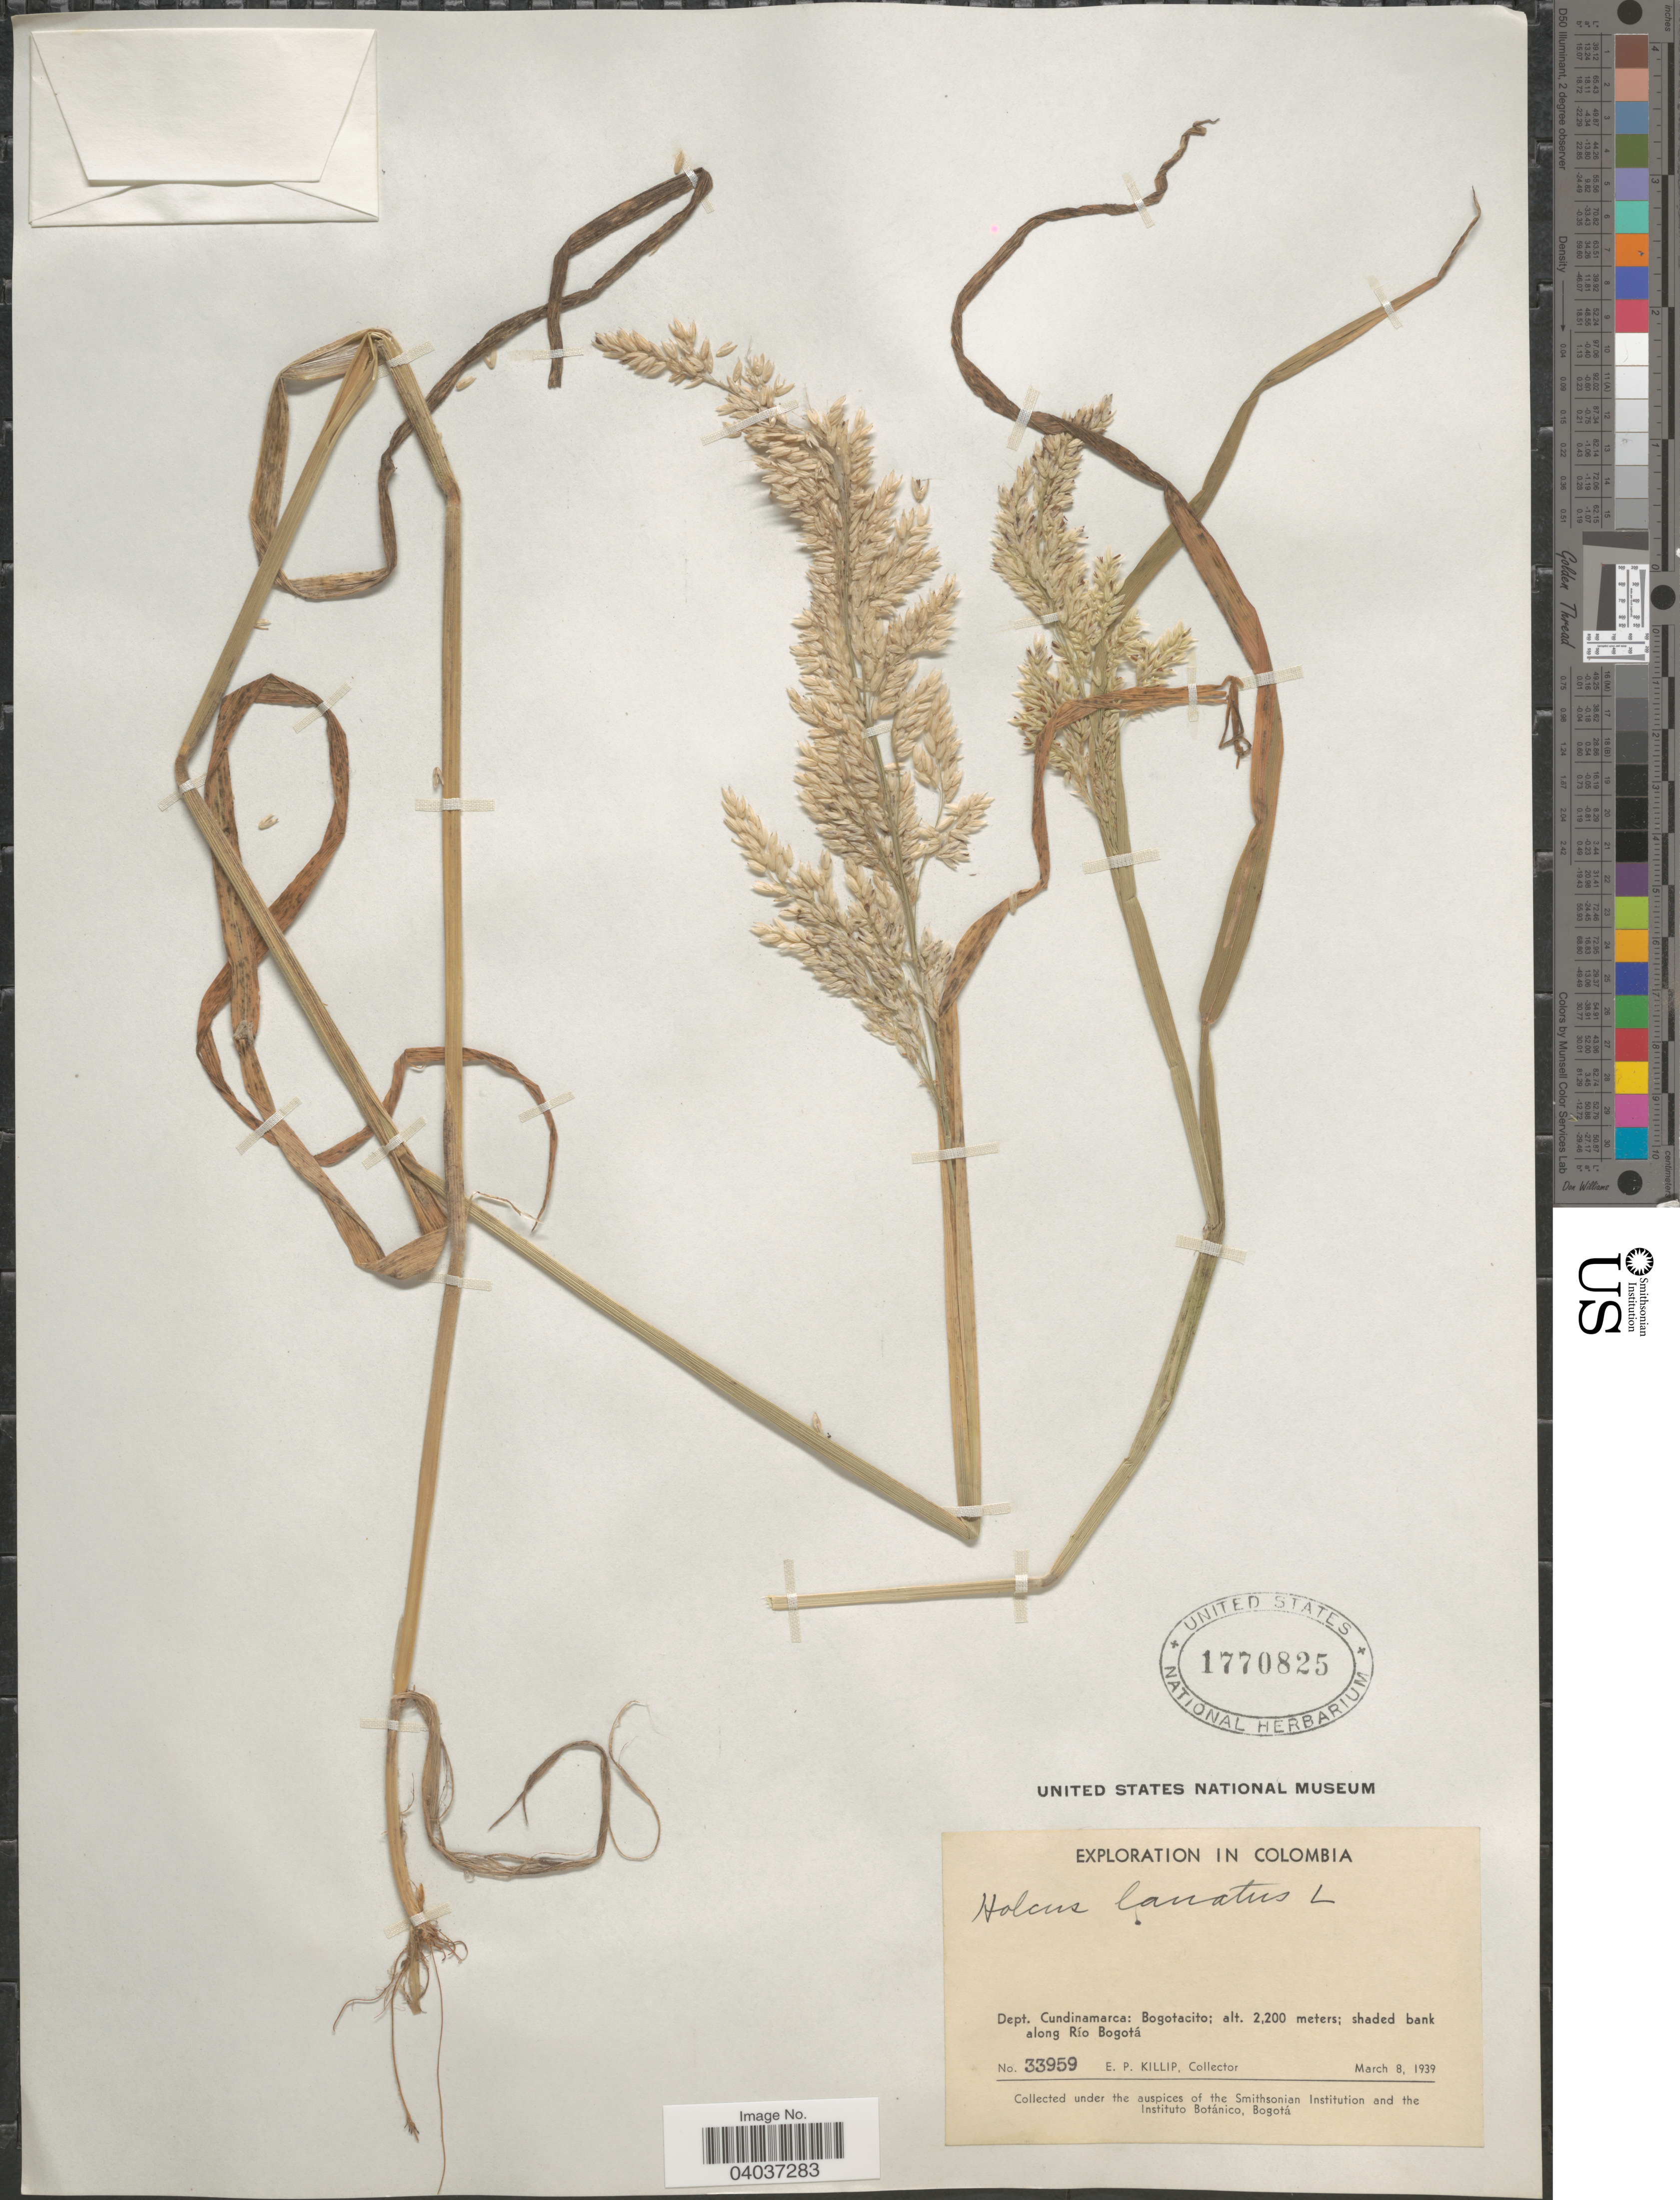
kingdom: Plantae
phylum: Tracheophyta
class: Liliopsida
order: Poales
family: Poaceae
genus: Holcus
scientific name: Holcus lanatus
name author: L.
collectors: E. P. Killip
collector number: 33959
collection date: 1939-03-08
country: Colombia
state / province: Cundinamarca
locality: Dept. Cundinamarca: Bogotacito; shaded bank along Río Bogotá.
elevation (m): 2200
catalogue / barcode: US 1770825